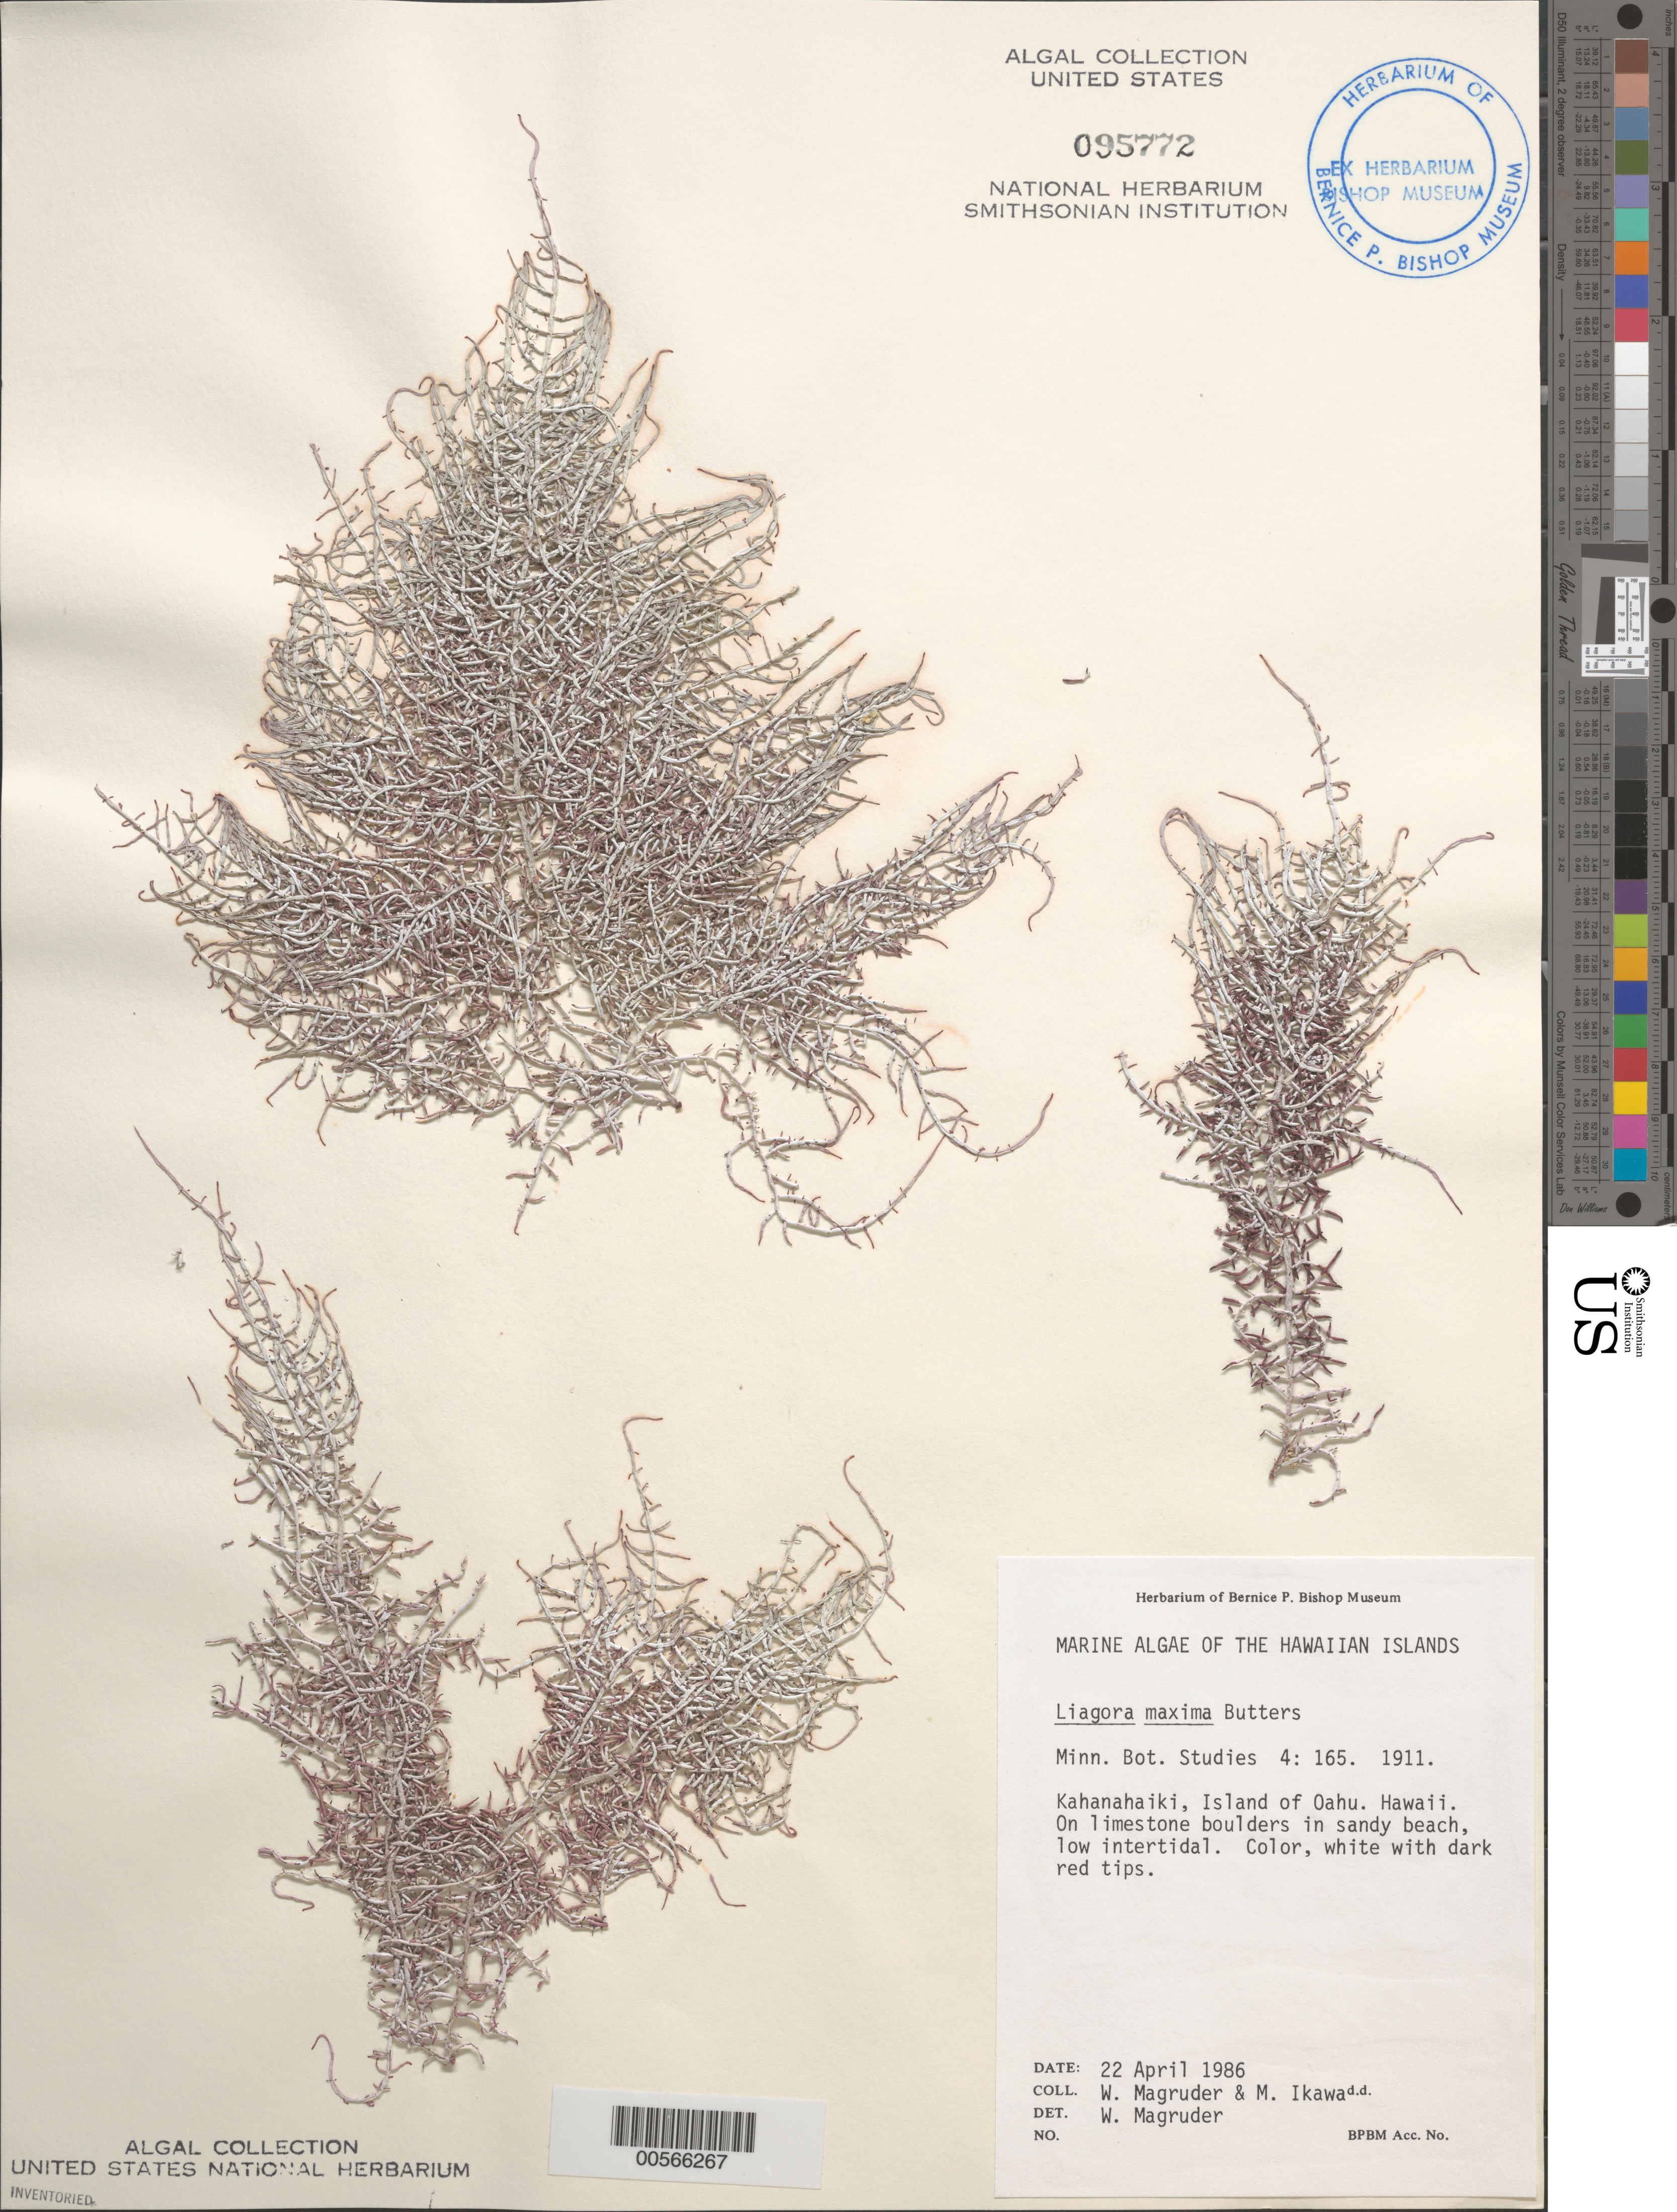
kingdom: Plantae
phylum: Rhodophyta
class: Florideophyceae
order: Nemaliales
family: Liagoraceae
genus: Liagora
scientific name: Liagora albicans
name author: J.V.Lamouroux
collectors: W. Magruder & M. Ikawa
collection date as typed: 22 Apr 1986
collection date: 1986-04-22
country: United States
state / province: Hawaii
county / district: Honolulu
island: Oahu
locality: Kahanahaiki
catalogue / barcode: US 95772